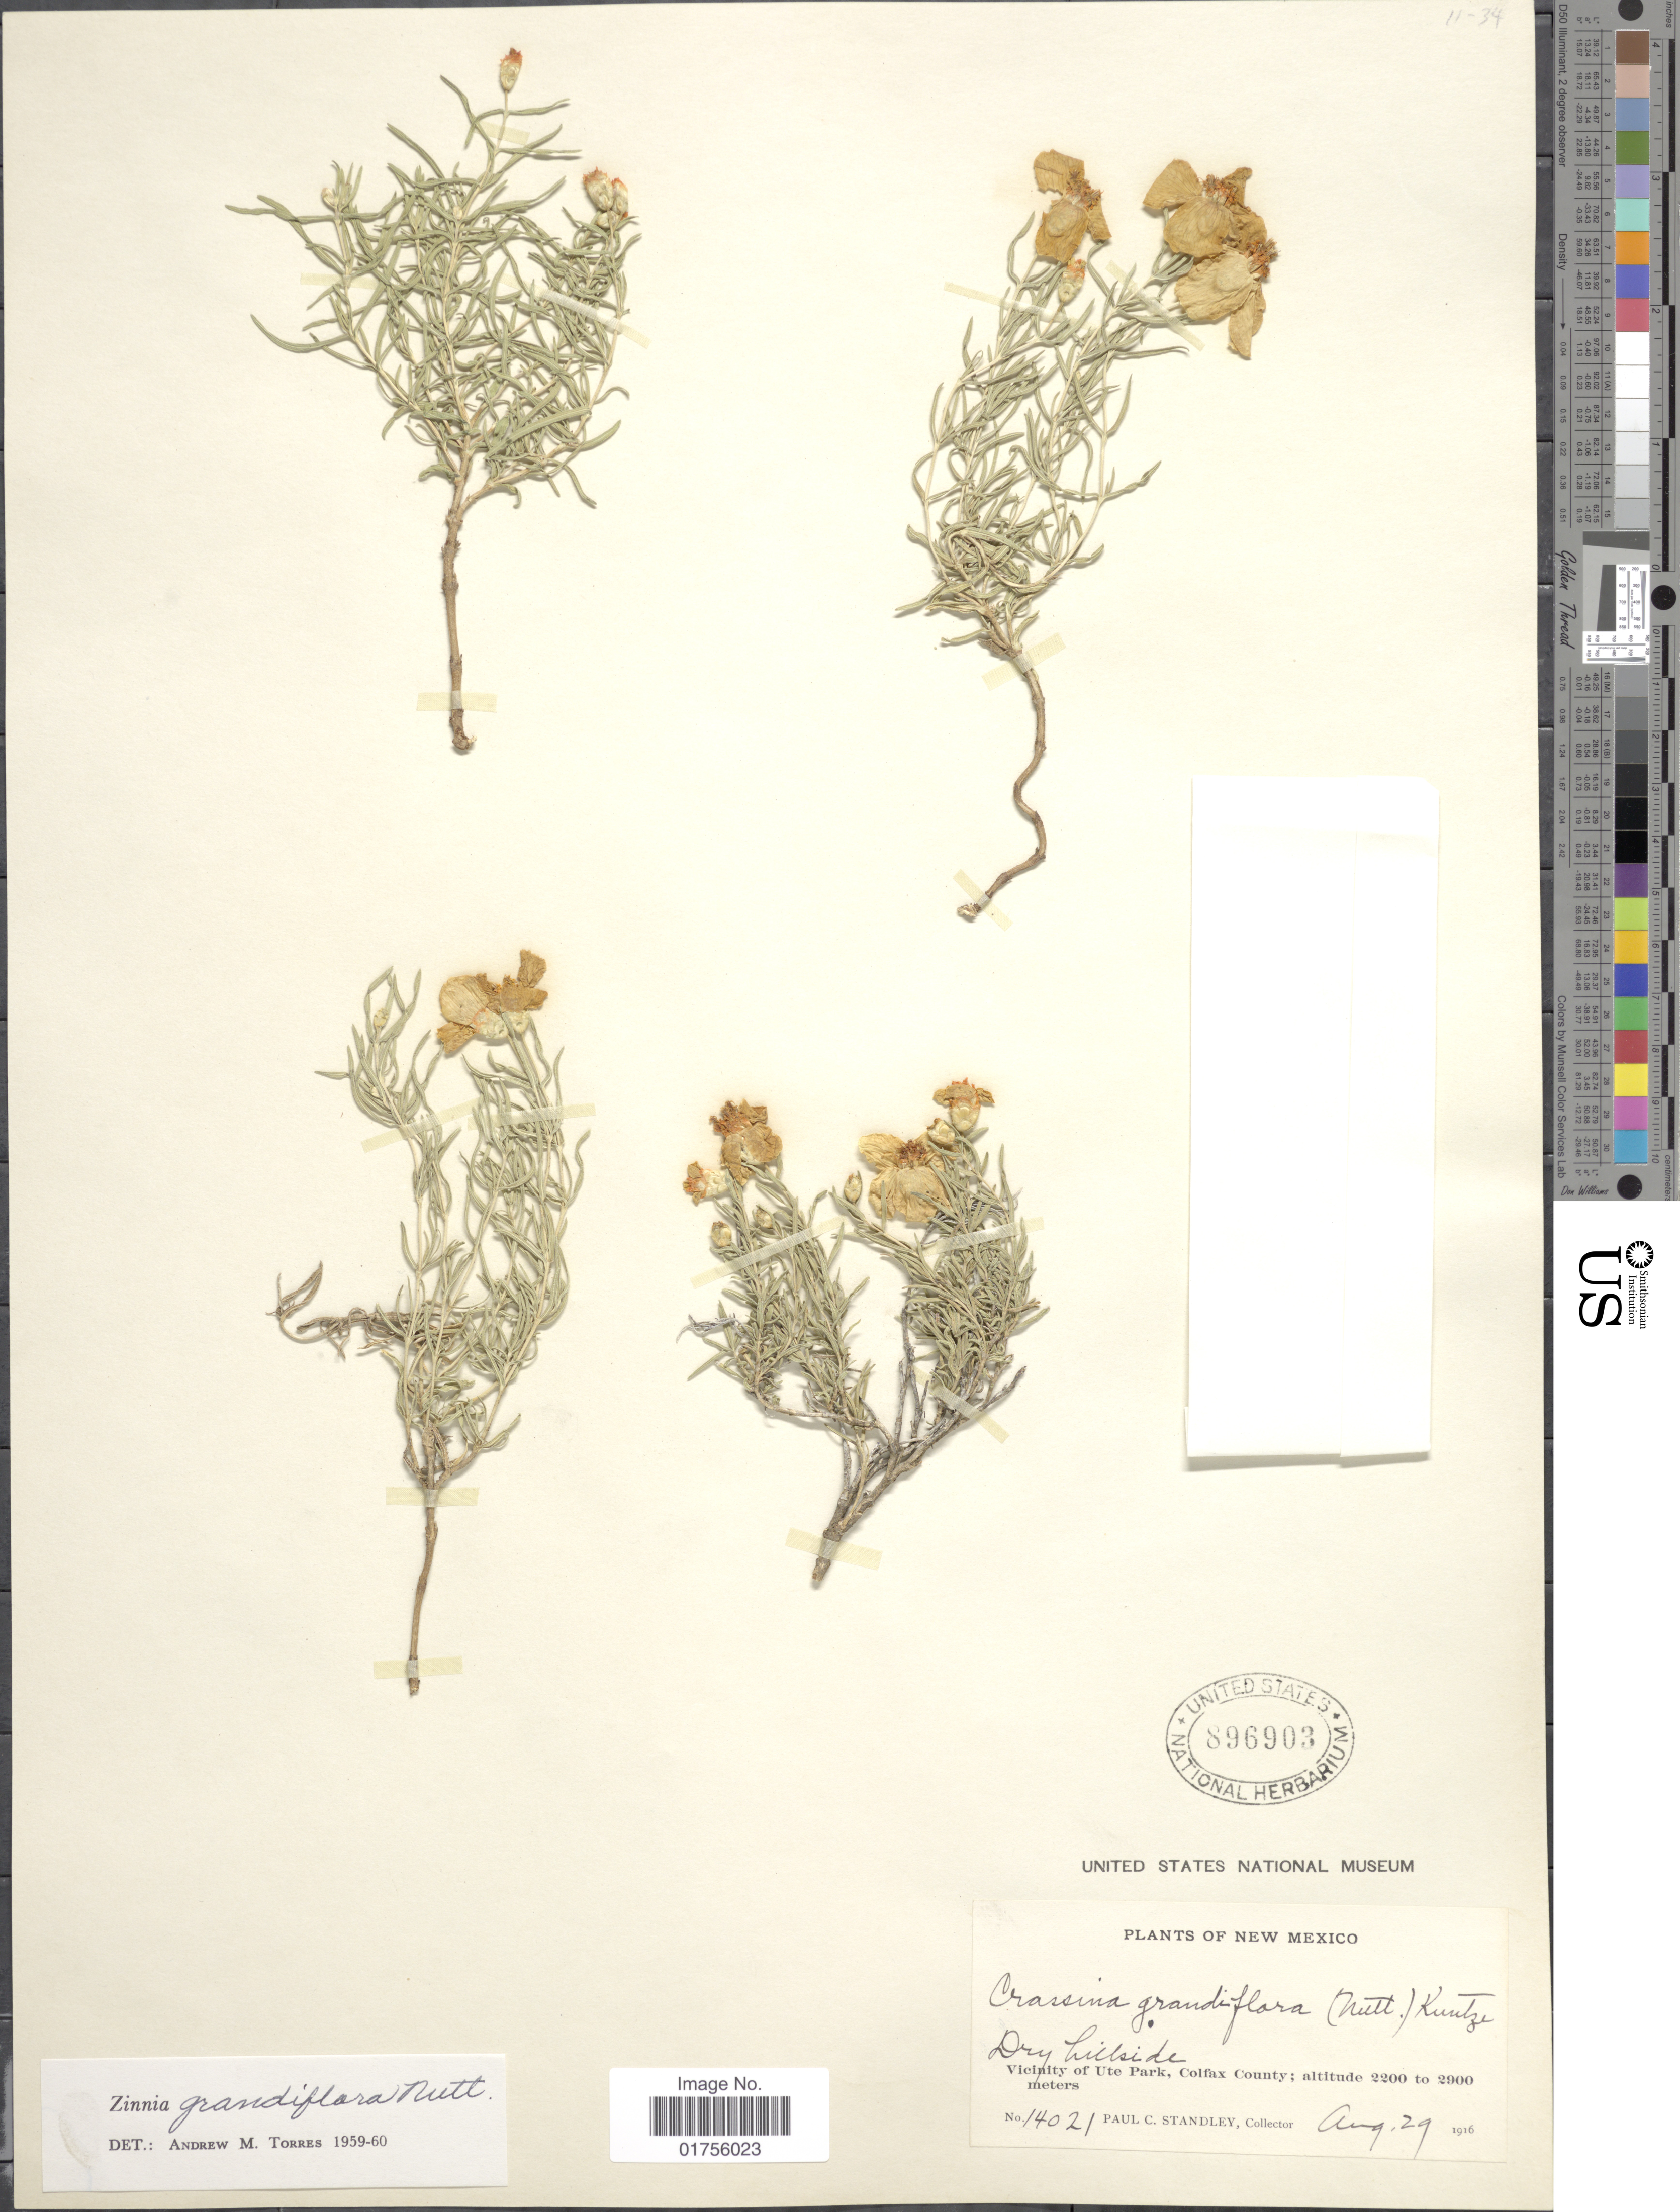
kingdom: Plantae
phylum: Tracheophyta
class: Magnoliopsida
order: Asterales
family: Asteraceae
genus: Zinnia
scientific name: Zinnia grandiflora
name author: Nutt.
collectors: P. C. Standley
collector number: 314021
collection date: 1916-08-29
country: United States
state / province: New Mexico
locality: Vicinity of Ute Park, Colfax County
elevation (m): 2200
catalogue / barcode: US 896903